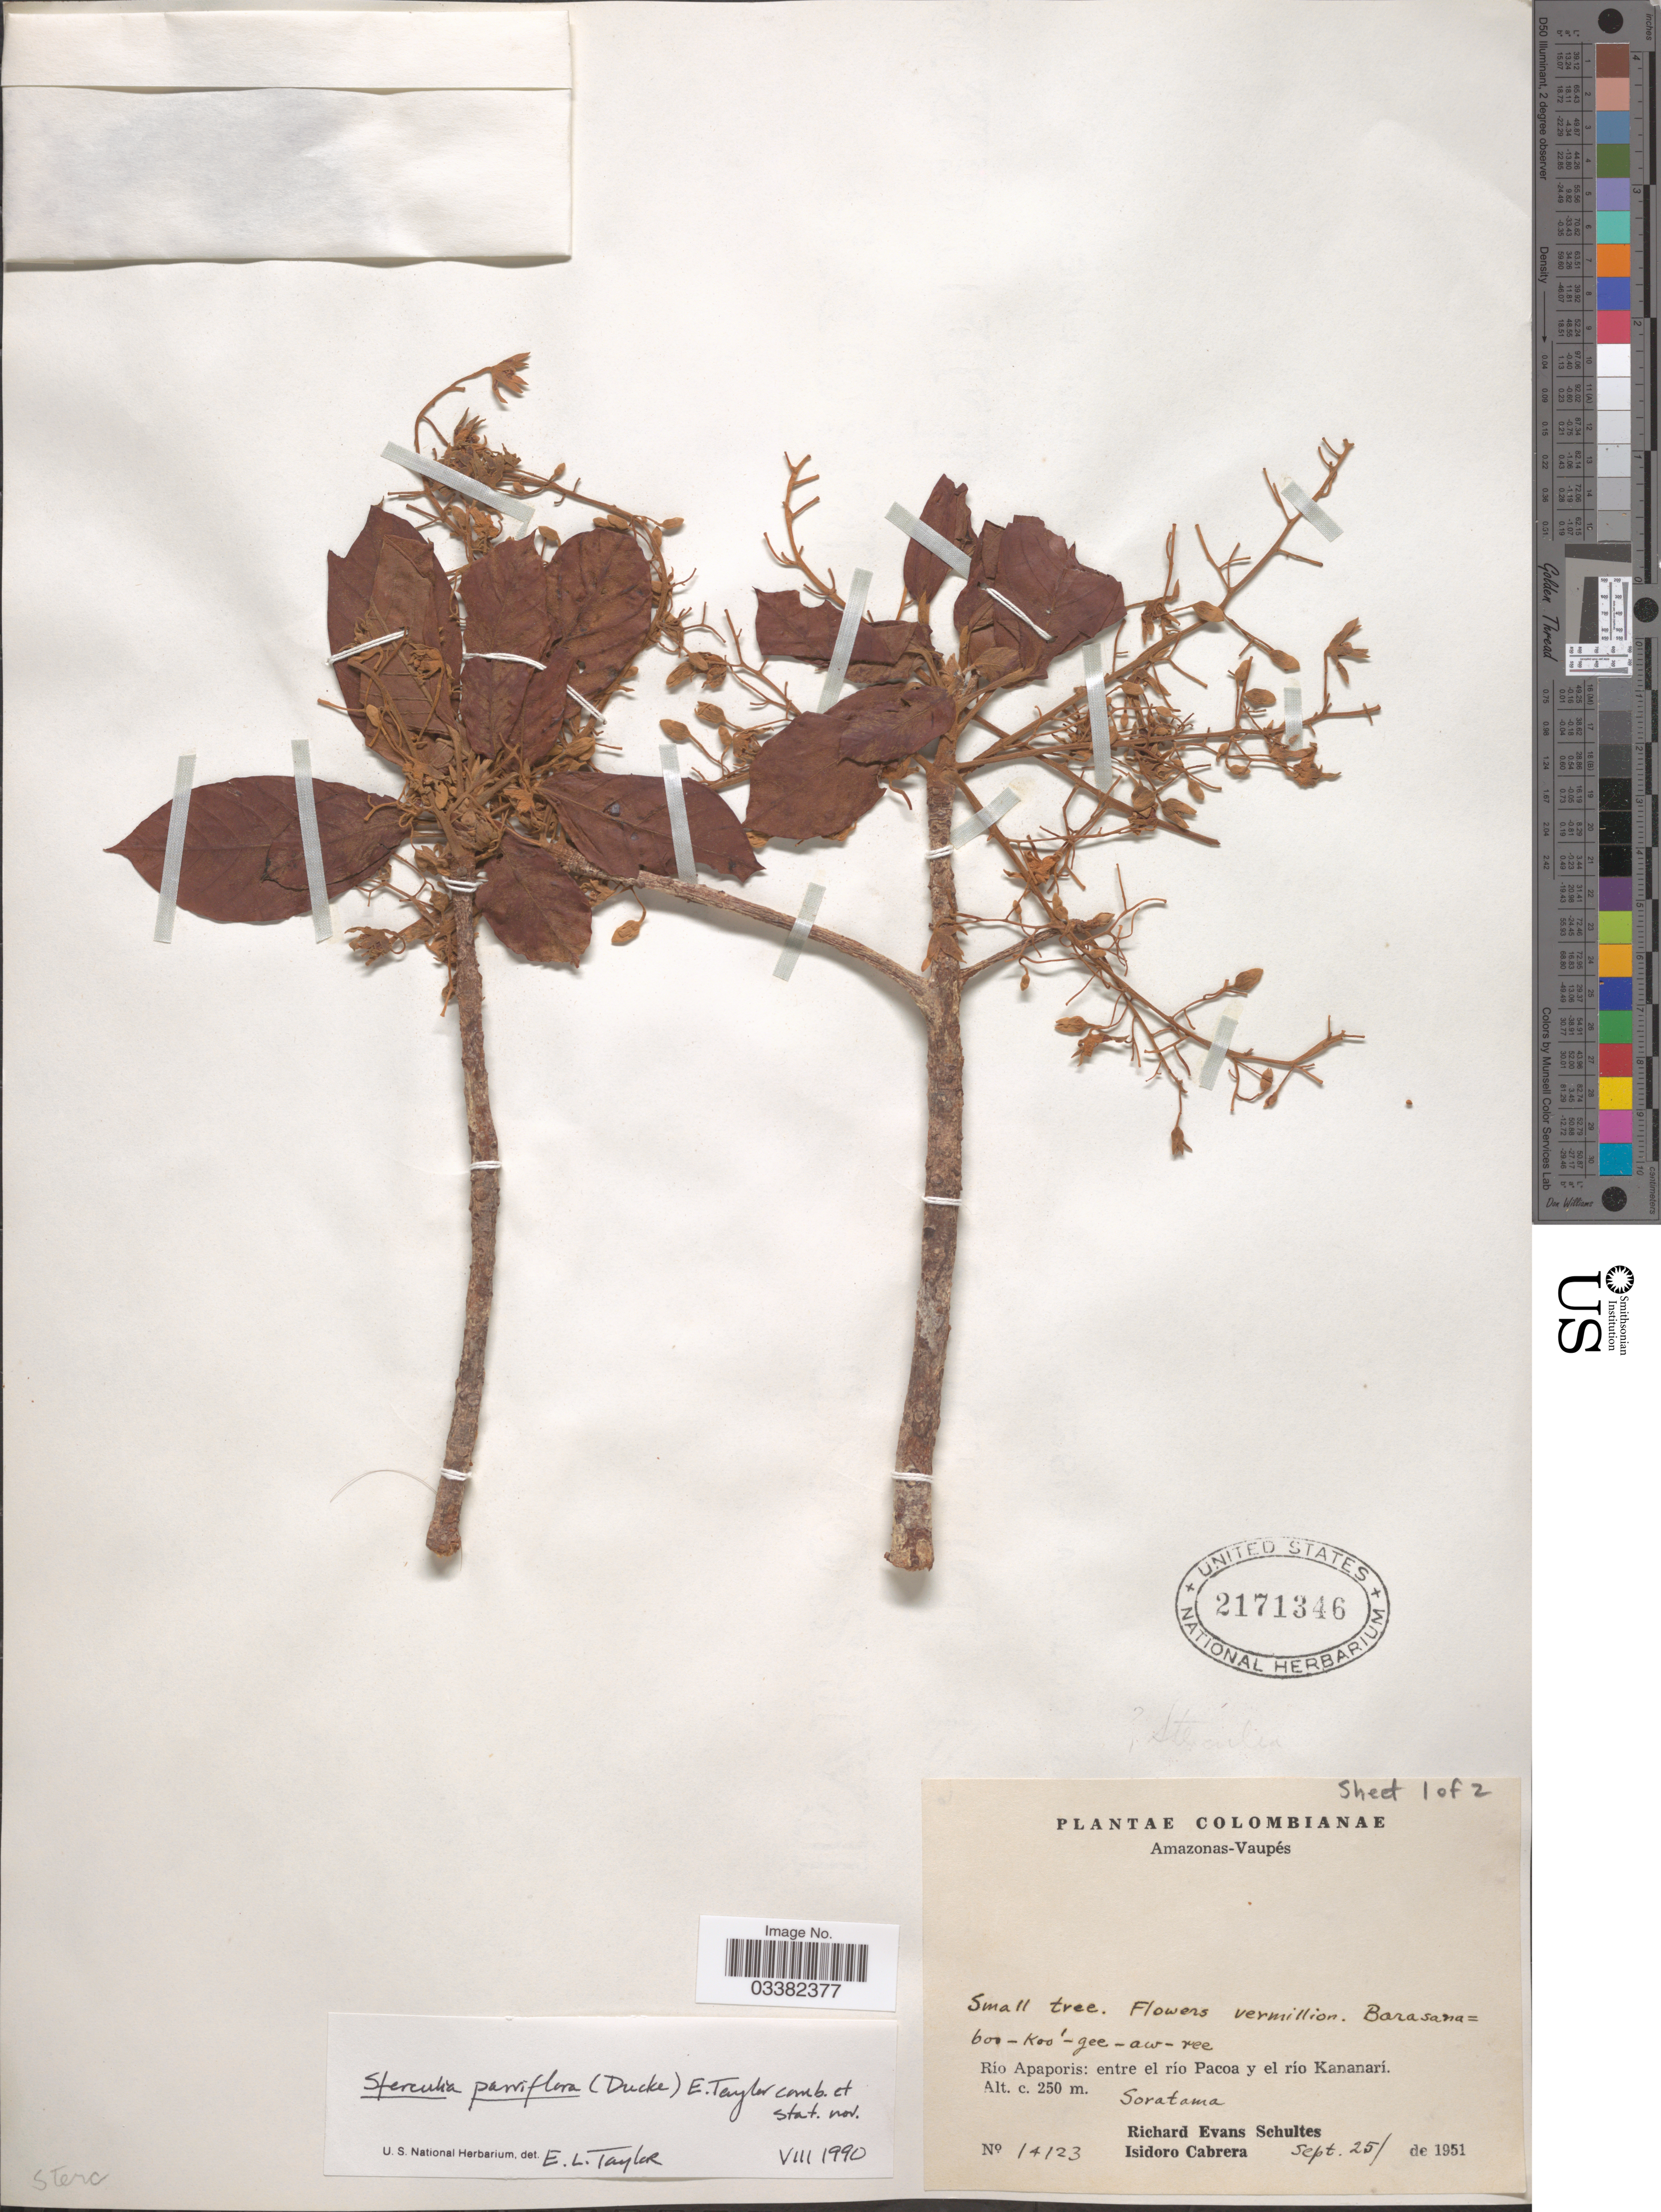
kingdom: Plantae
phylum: Tracheophyta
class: Magnoliopsida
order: Malvales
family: Malvaceae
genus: Sterculia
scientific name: Sterculia kayae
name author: P.E. Berry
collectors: R. E. Schultes & I. Cabrera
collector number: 14123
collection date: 1951-09-25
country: Colombia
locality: Amazonas-Vaupés. Río Apaporis: entre el río Pacoa y el río Kananarí. Soratama.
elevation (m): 250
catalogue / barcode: US 2171346